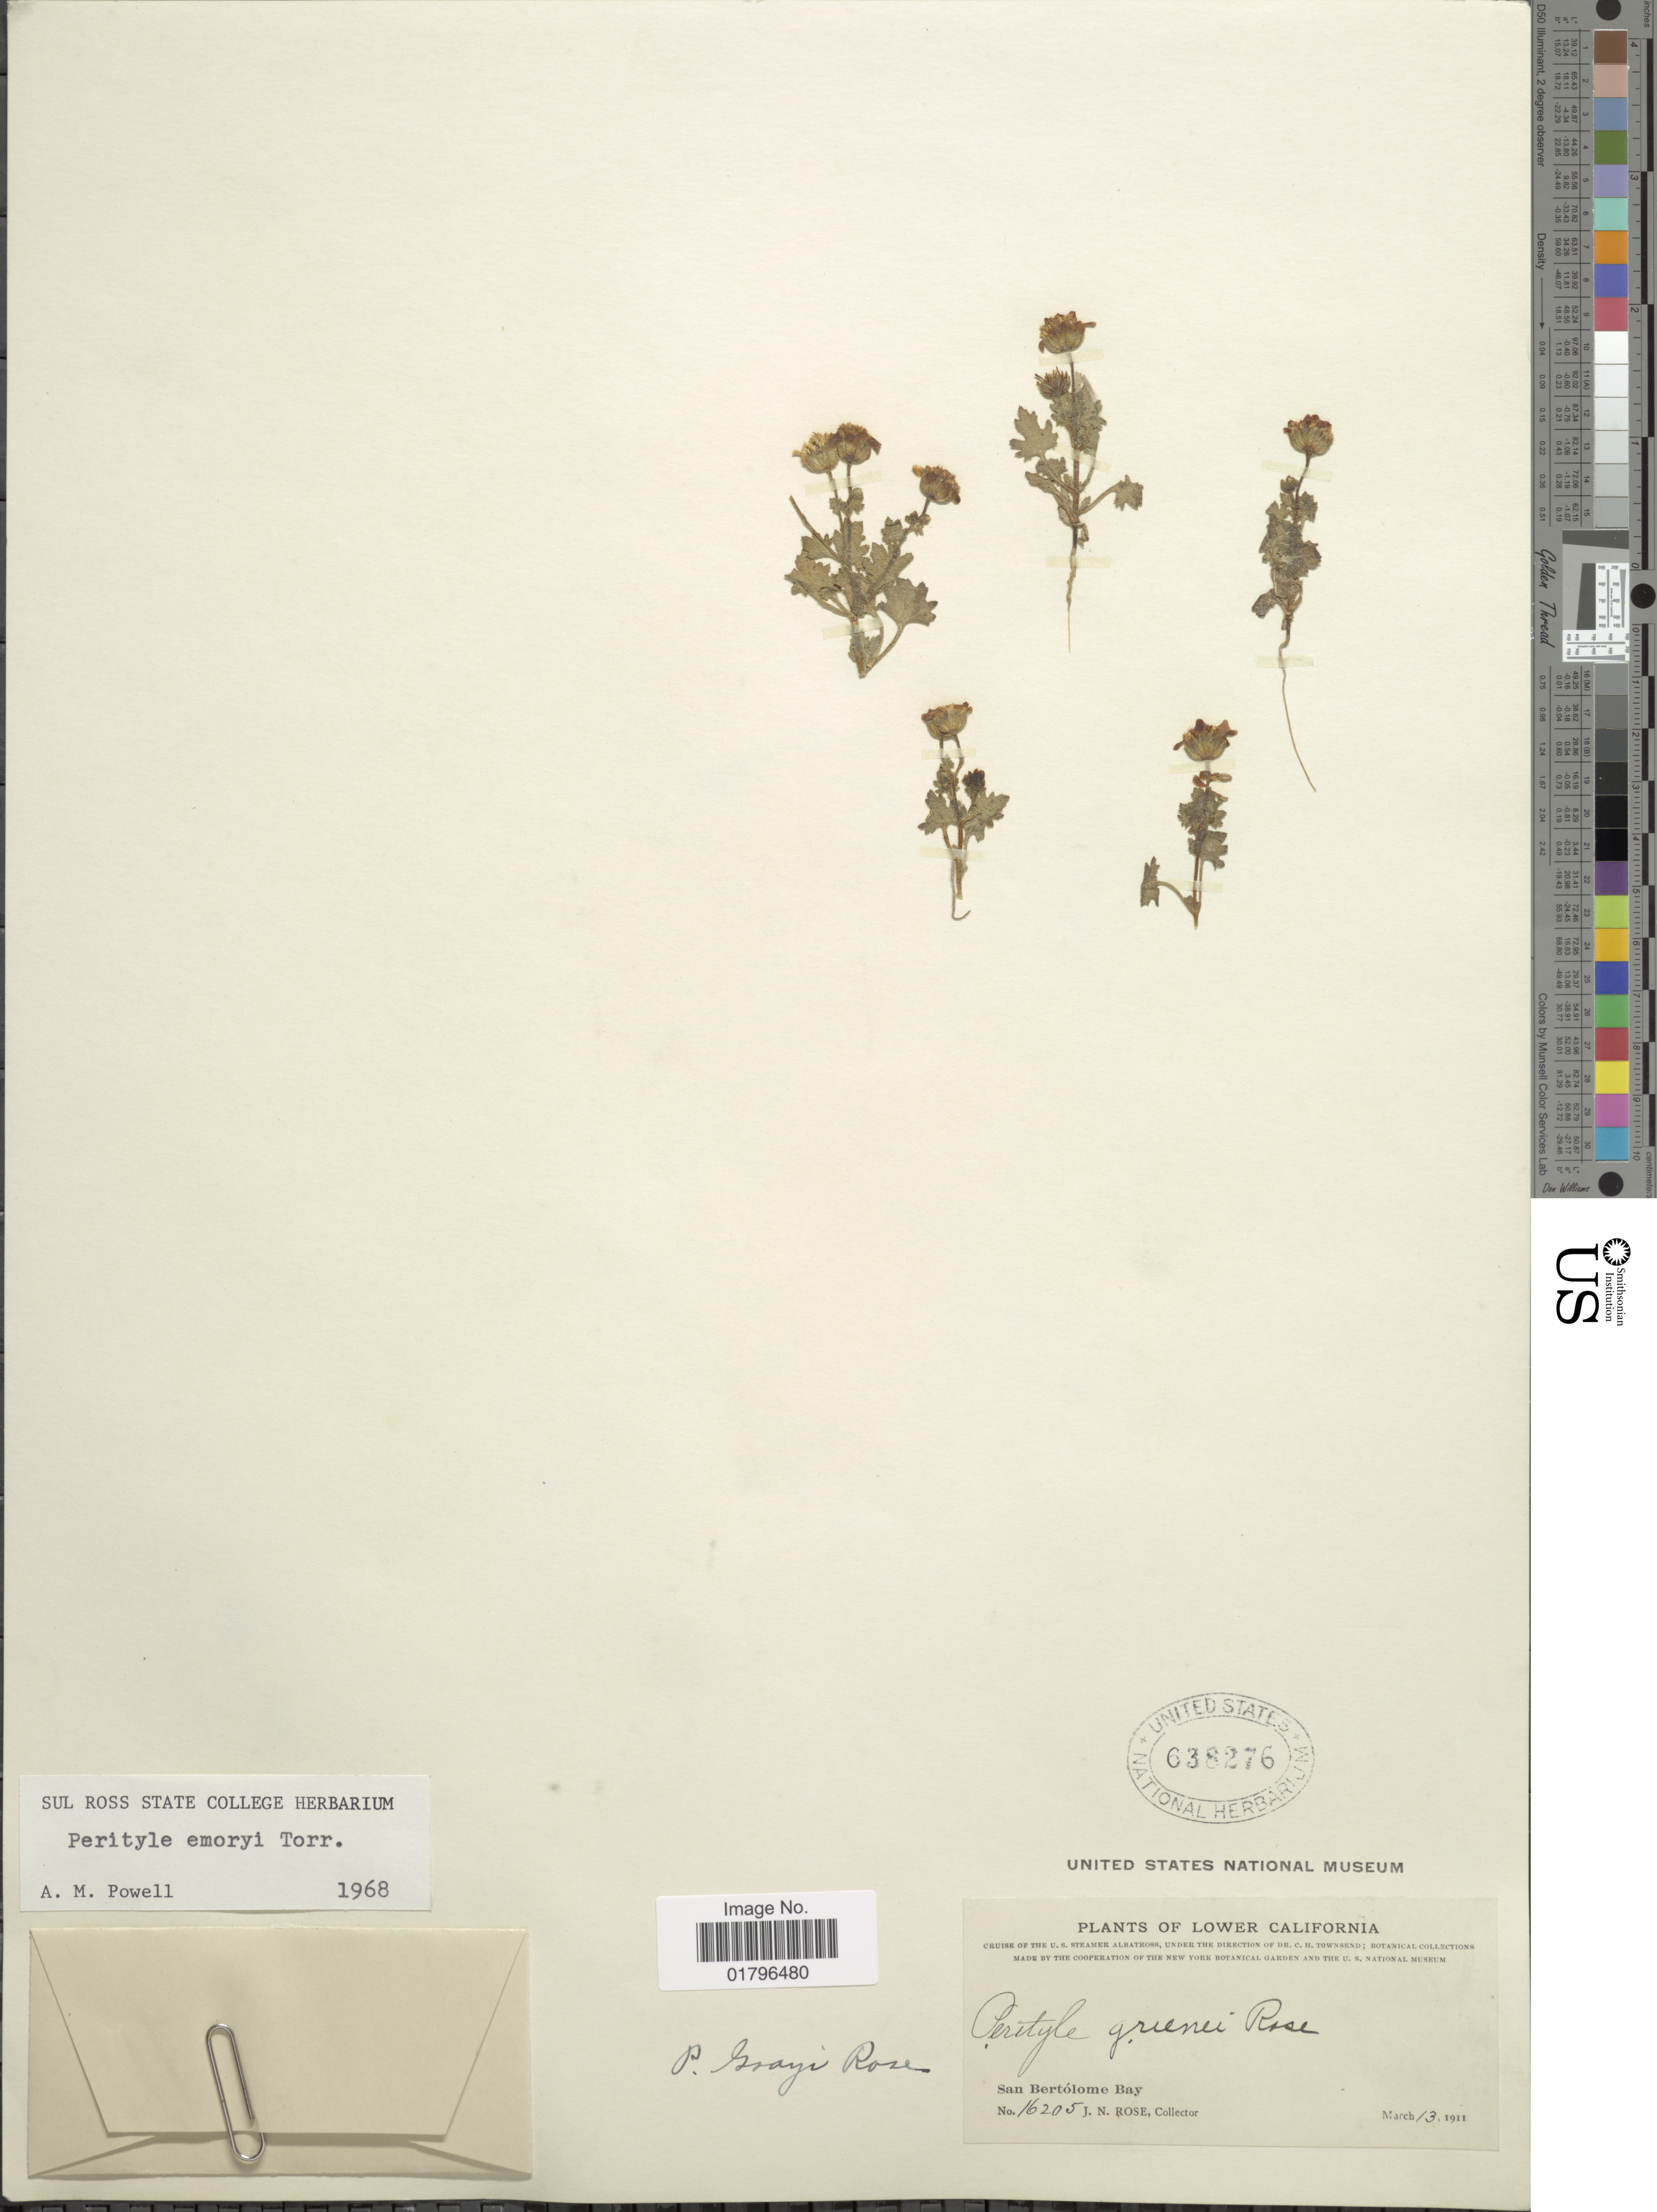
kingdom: Plantae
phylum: Tracheophyta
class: Magnoliopsida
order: Asterales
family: Asteraceae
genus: Perityle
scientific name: Perityle emoryi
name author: Torr.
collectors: J. N. Rose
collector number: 16205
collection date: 1911-03-13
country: Mexico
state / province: Baja California Sur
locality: Lower California, San Bartolome Bay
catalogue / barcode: US 638276